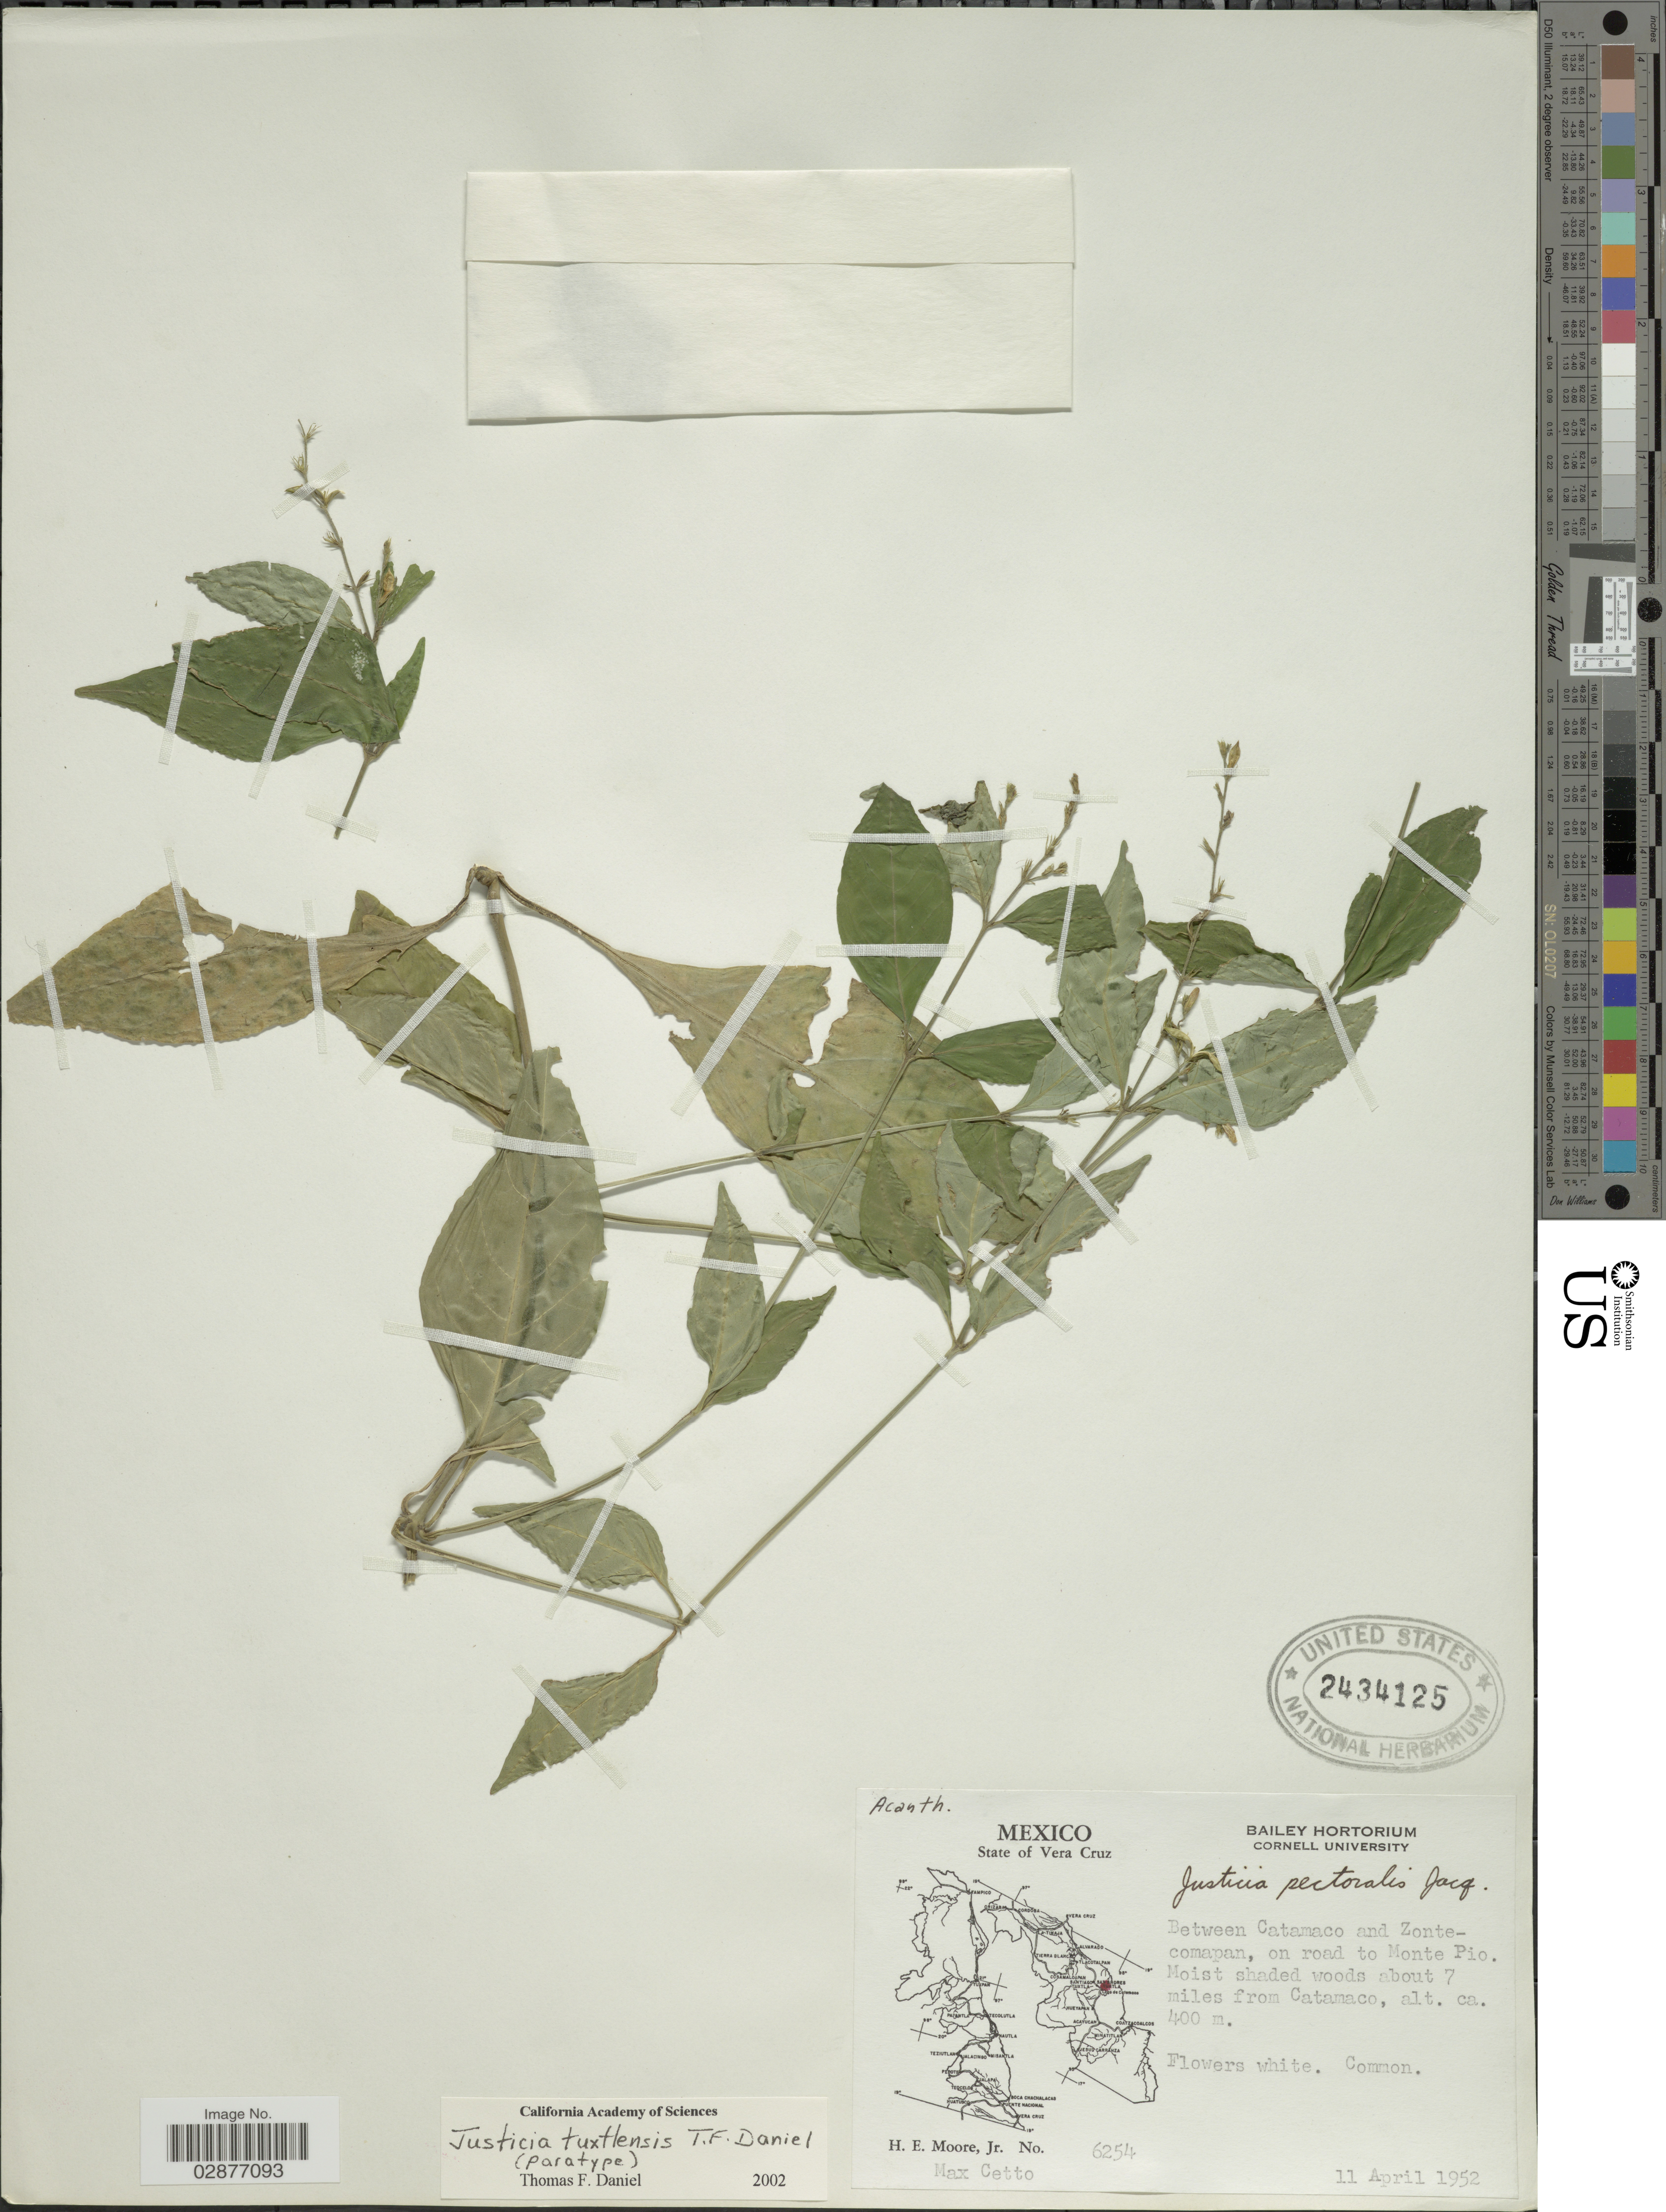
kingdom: Plantae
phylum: Tracheophyta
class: Magnoliopsida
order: Lamiales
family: Acanthaceae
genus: Justicia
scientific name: Justicia tuxtlensis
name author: T.F. Daniel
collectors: J. Moore & M. Cetto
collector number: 6254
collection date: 1952-04-11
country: Mexico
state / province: Veracruz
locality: State of Vera Cruz. Between Catamaco and Zontecomapan, on road to monte Pio. About 7 miles from Catamaco.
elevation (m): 400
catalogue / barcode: US 2434125